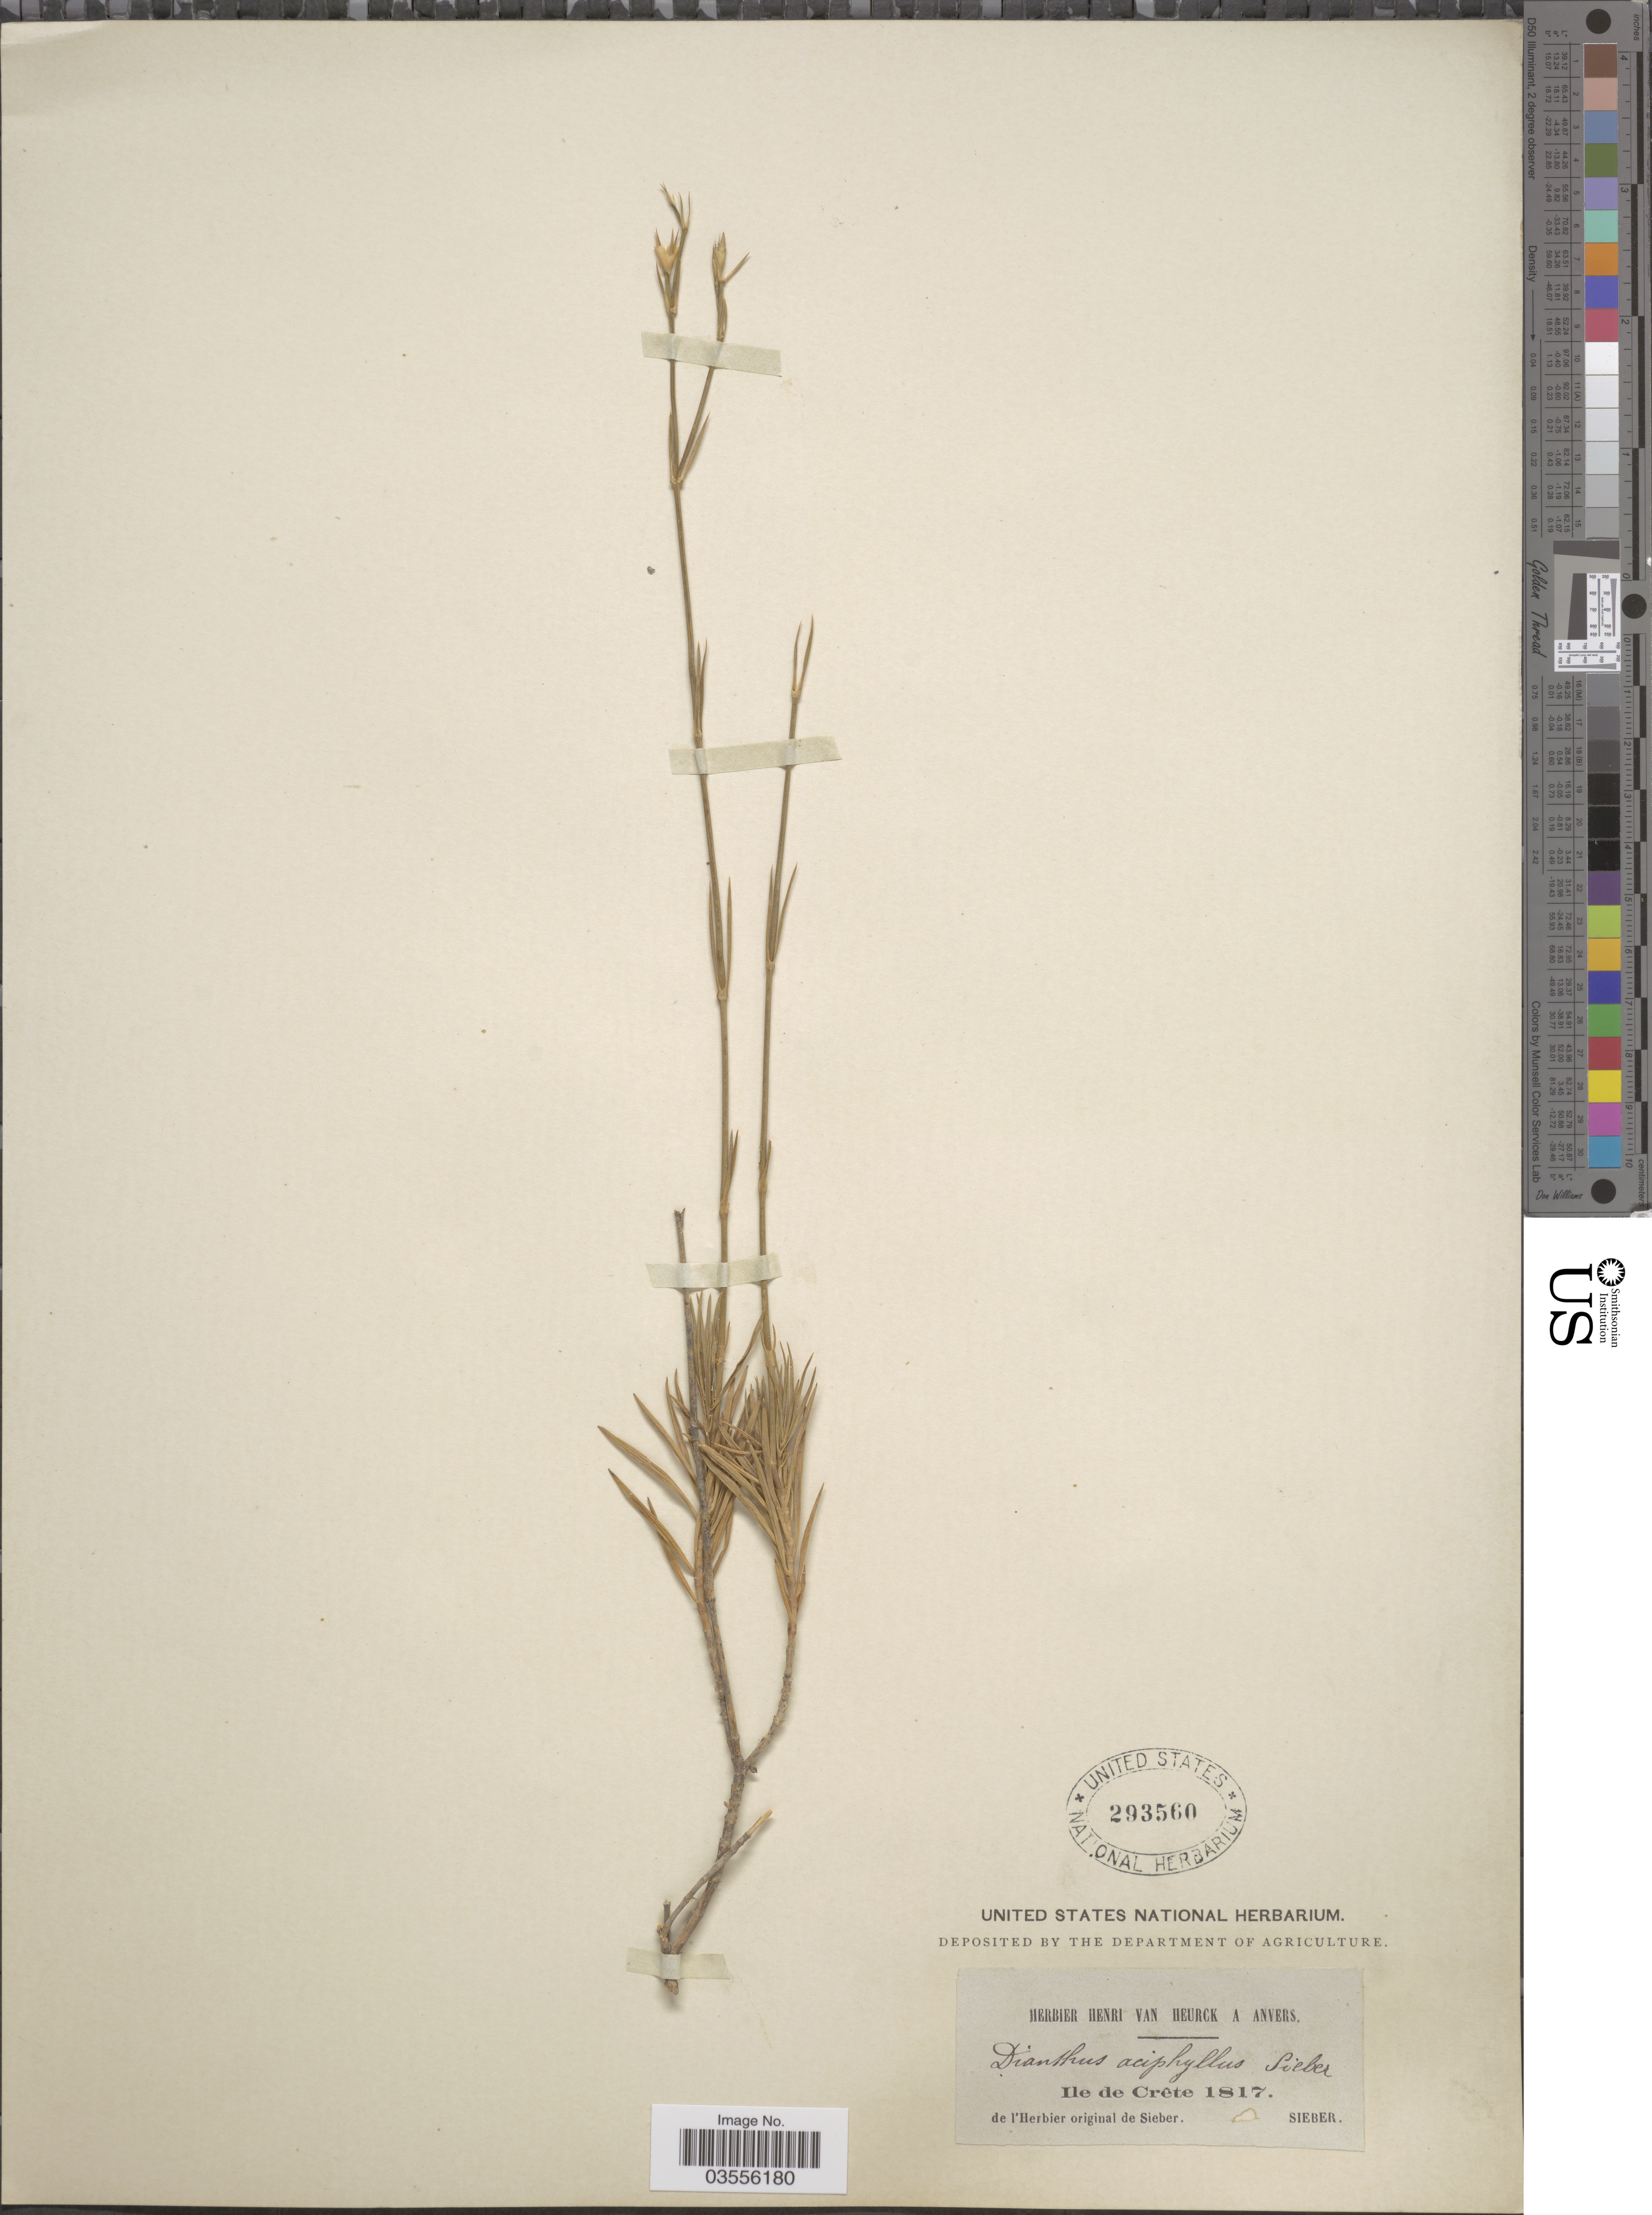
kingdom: Plantae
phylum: Tracheophyta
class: Magnoliopsida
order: Caryophyllales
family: Caryophyllaceae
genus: Dianthus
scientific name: Dianthus aciphyllus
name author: Sieber ex Ser.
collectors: -- Sieber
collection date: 1817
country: Greece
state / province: Crete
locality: Ile de Crête.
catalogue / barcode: US 293560